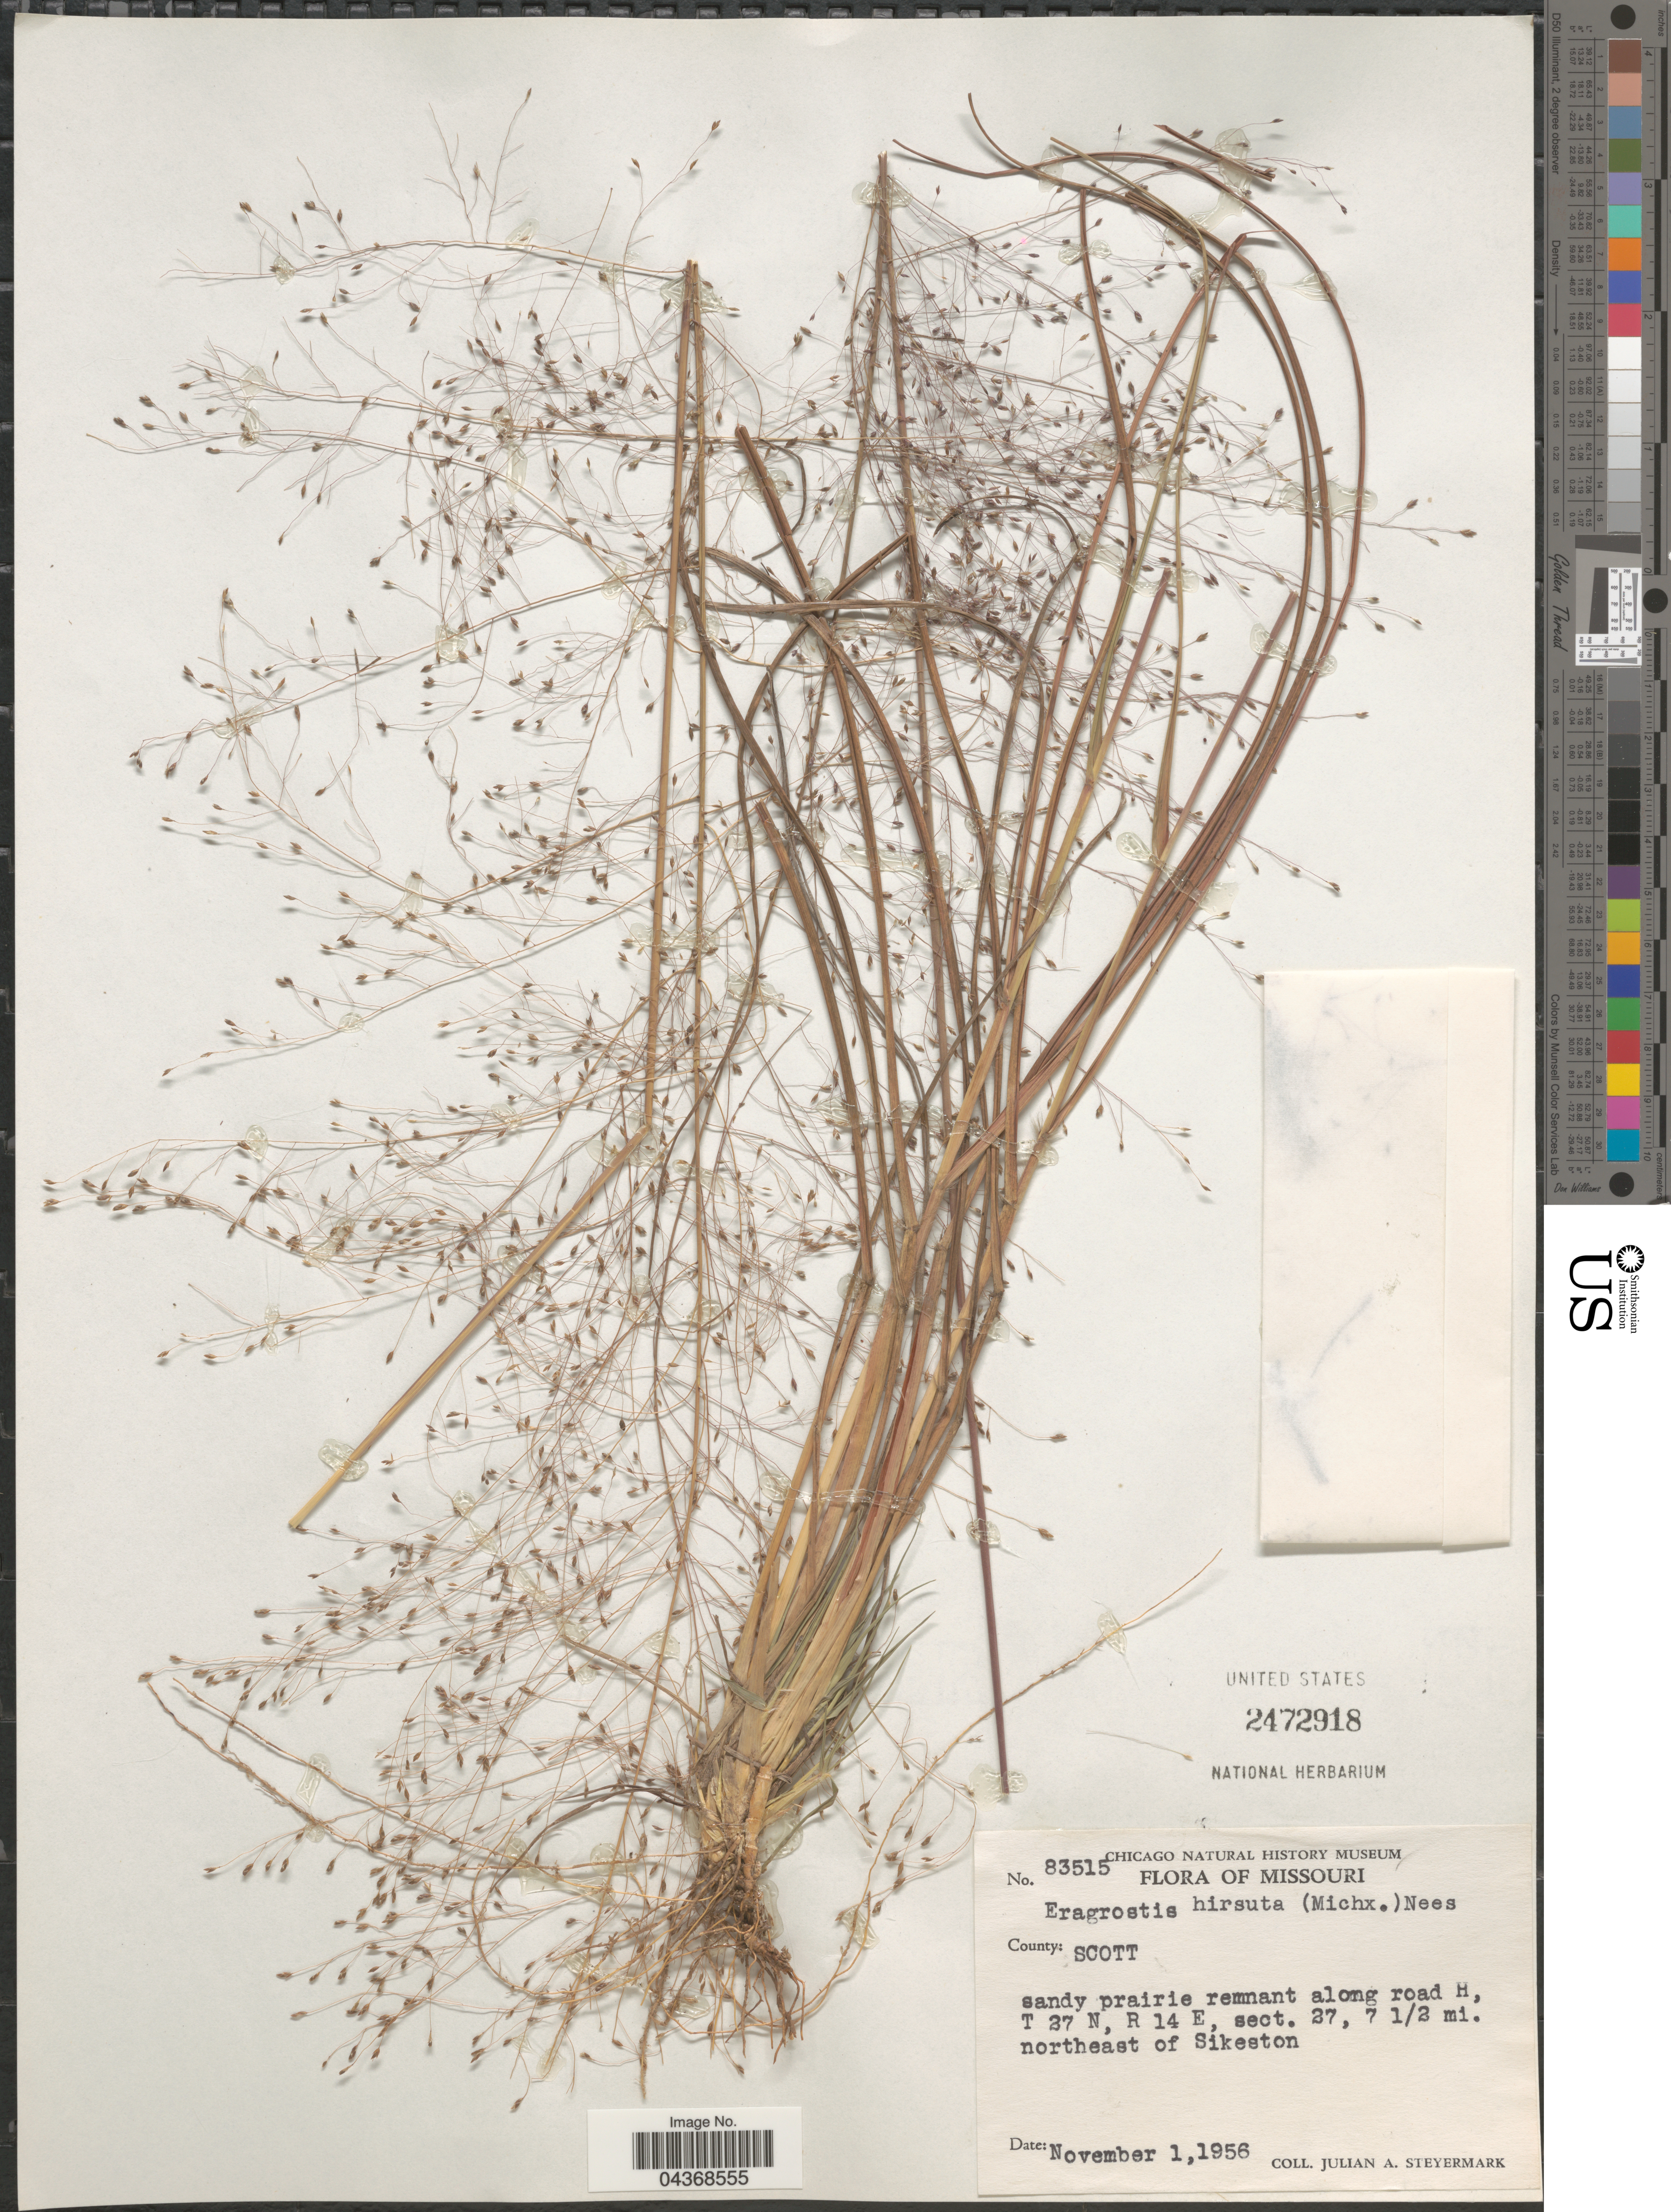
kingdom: Plantae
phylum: Tracheophyta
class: Liliopsida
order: Poales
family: Poaceae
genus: Eragrostis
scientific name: Eragrostis hirsuta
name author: (Michx.) Nees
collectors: J. Steyermark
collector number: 83515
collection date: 1956-11-01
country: United States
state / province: Missouri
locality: County: Scott. Along road H, T 27 N, R 14 E, sect. 27, 7 1/2 mi. northeast of Sikeston.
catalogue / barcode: US 2472918